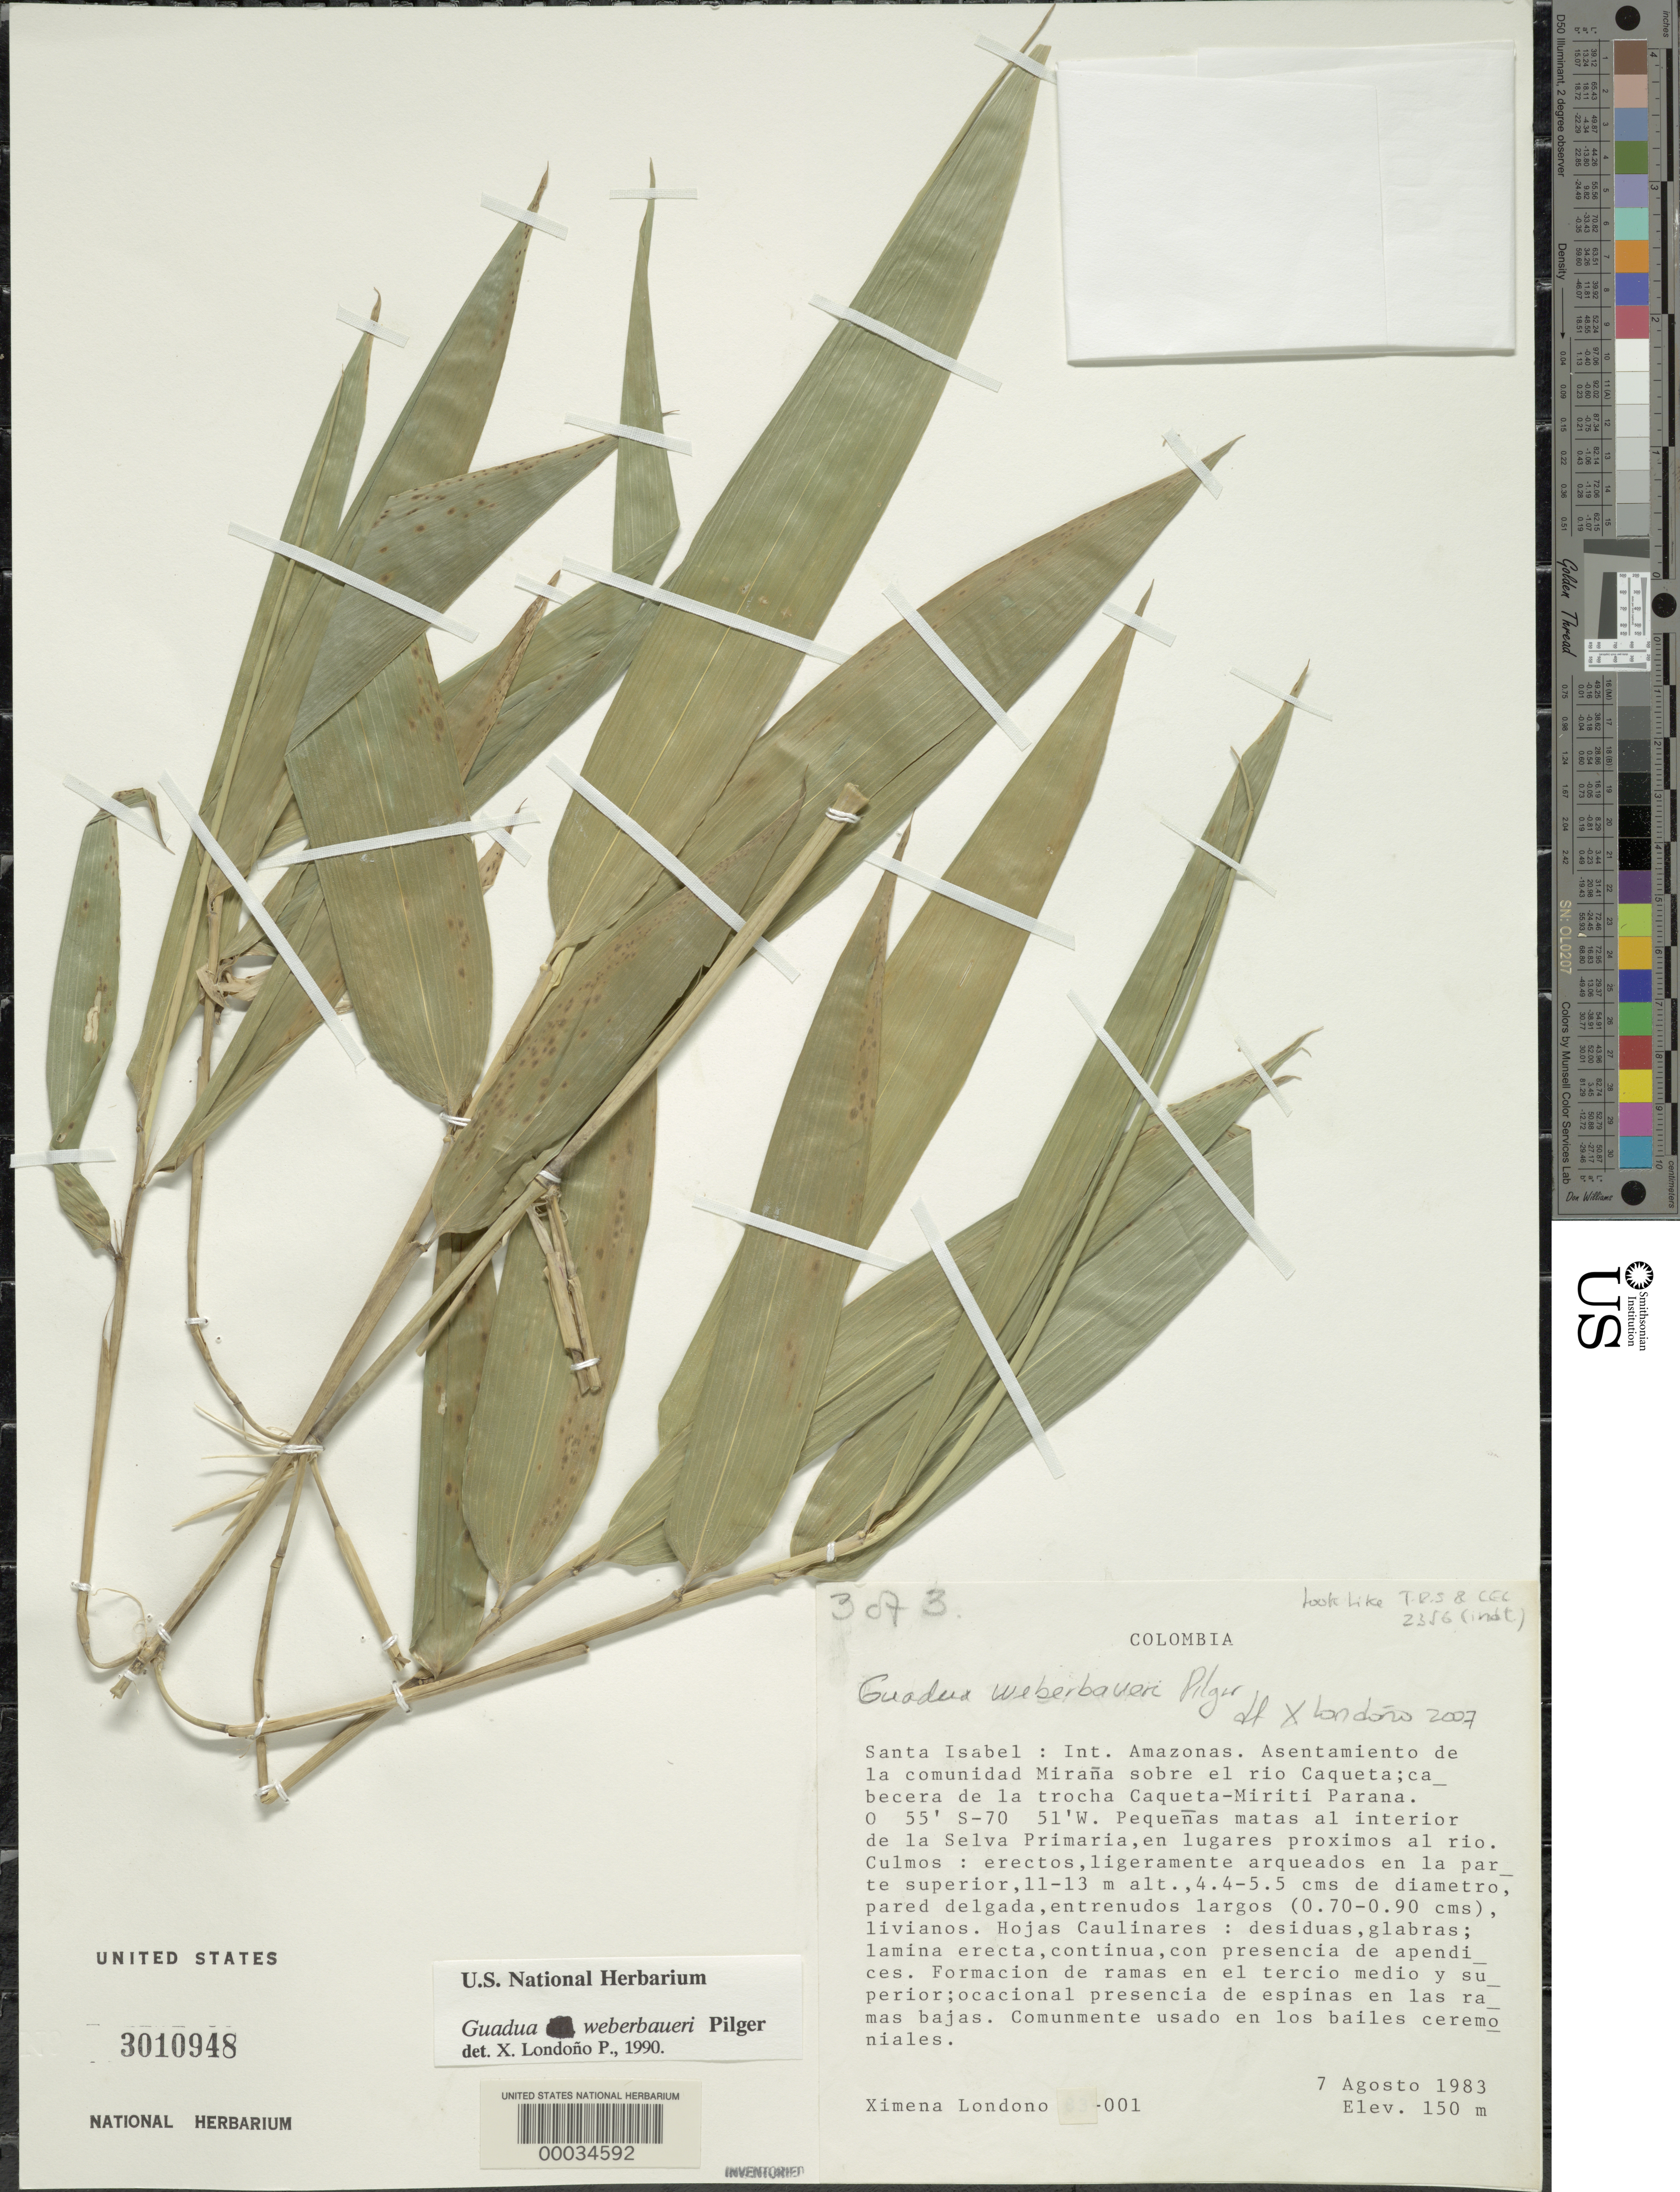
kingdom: Plantae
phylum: Tracheophyta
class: Liliopsida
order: Poales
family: Poaceae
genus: Guadua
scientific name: Guadua weberbaueri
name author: Pilg.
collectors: X. Londoño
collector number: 83-001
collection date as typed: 07 Aug 1983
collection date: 1983-08-07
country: Colombia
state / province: Amazônas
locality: Santa Isabel: settlement of Miranda above the Rio Caqueta; head of the Trail Caqueta-Miriti Parana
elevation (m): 150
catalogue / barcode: US 3010948